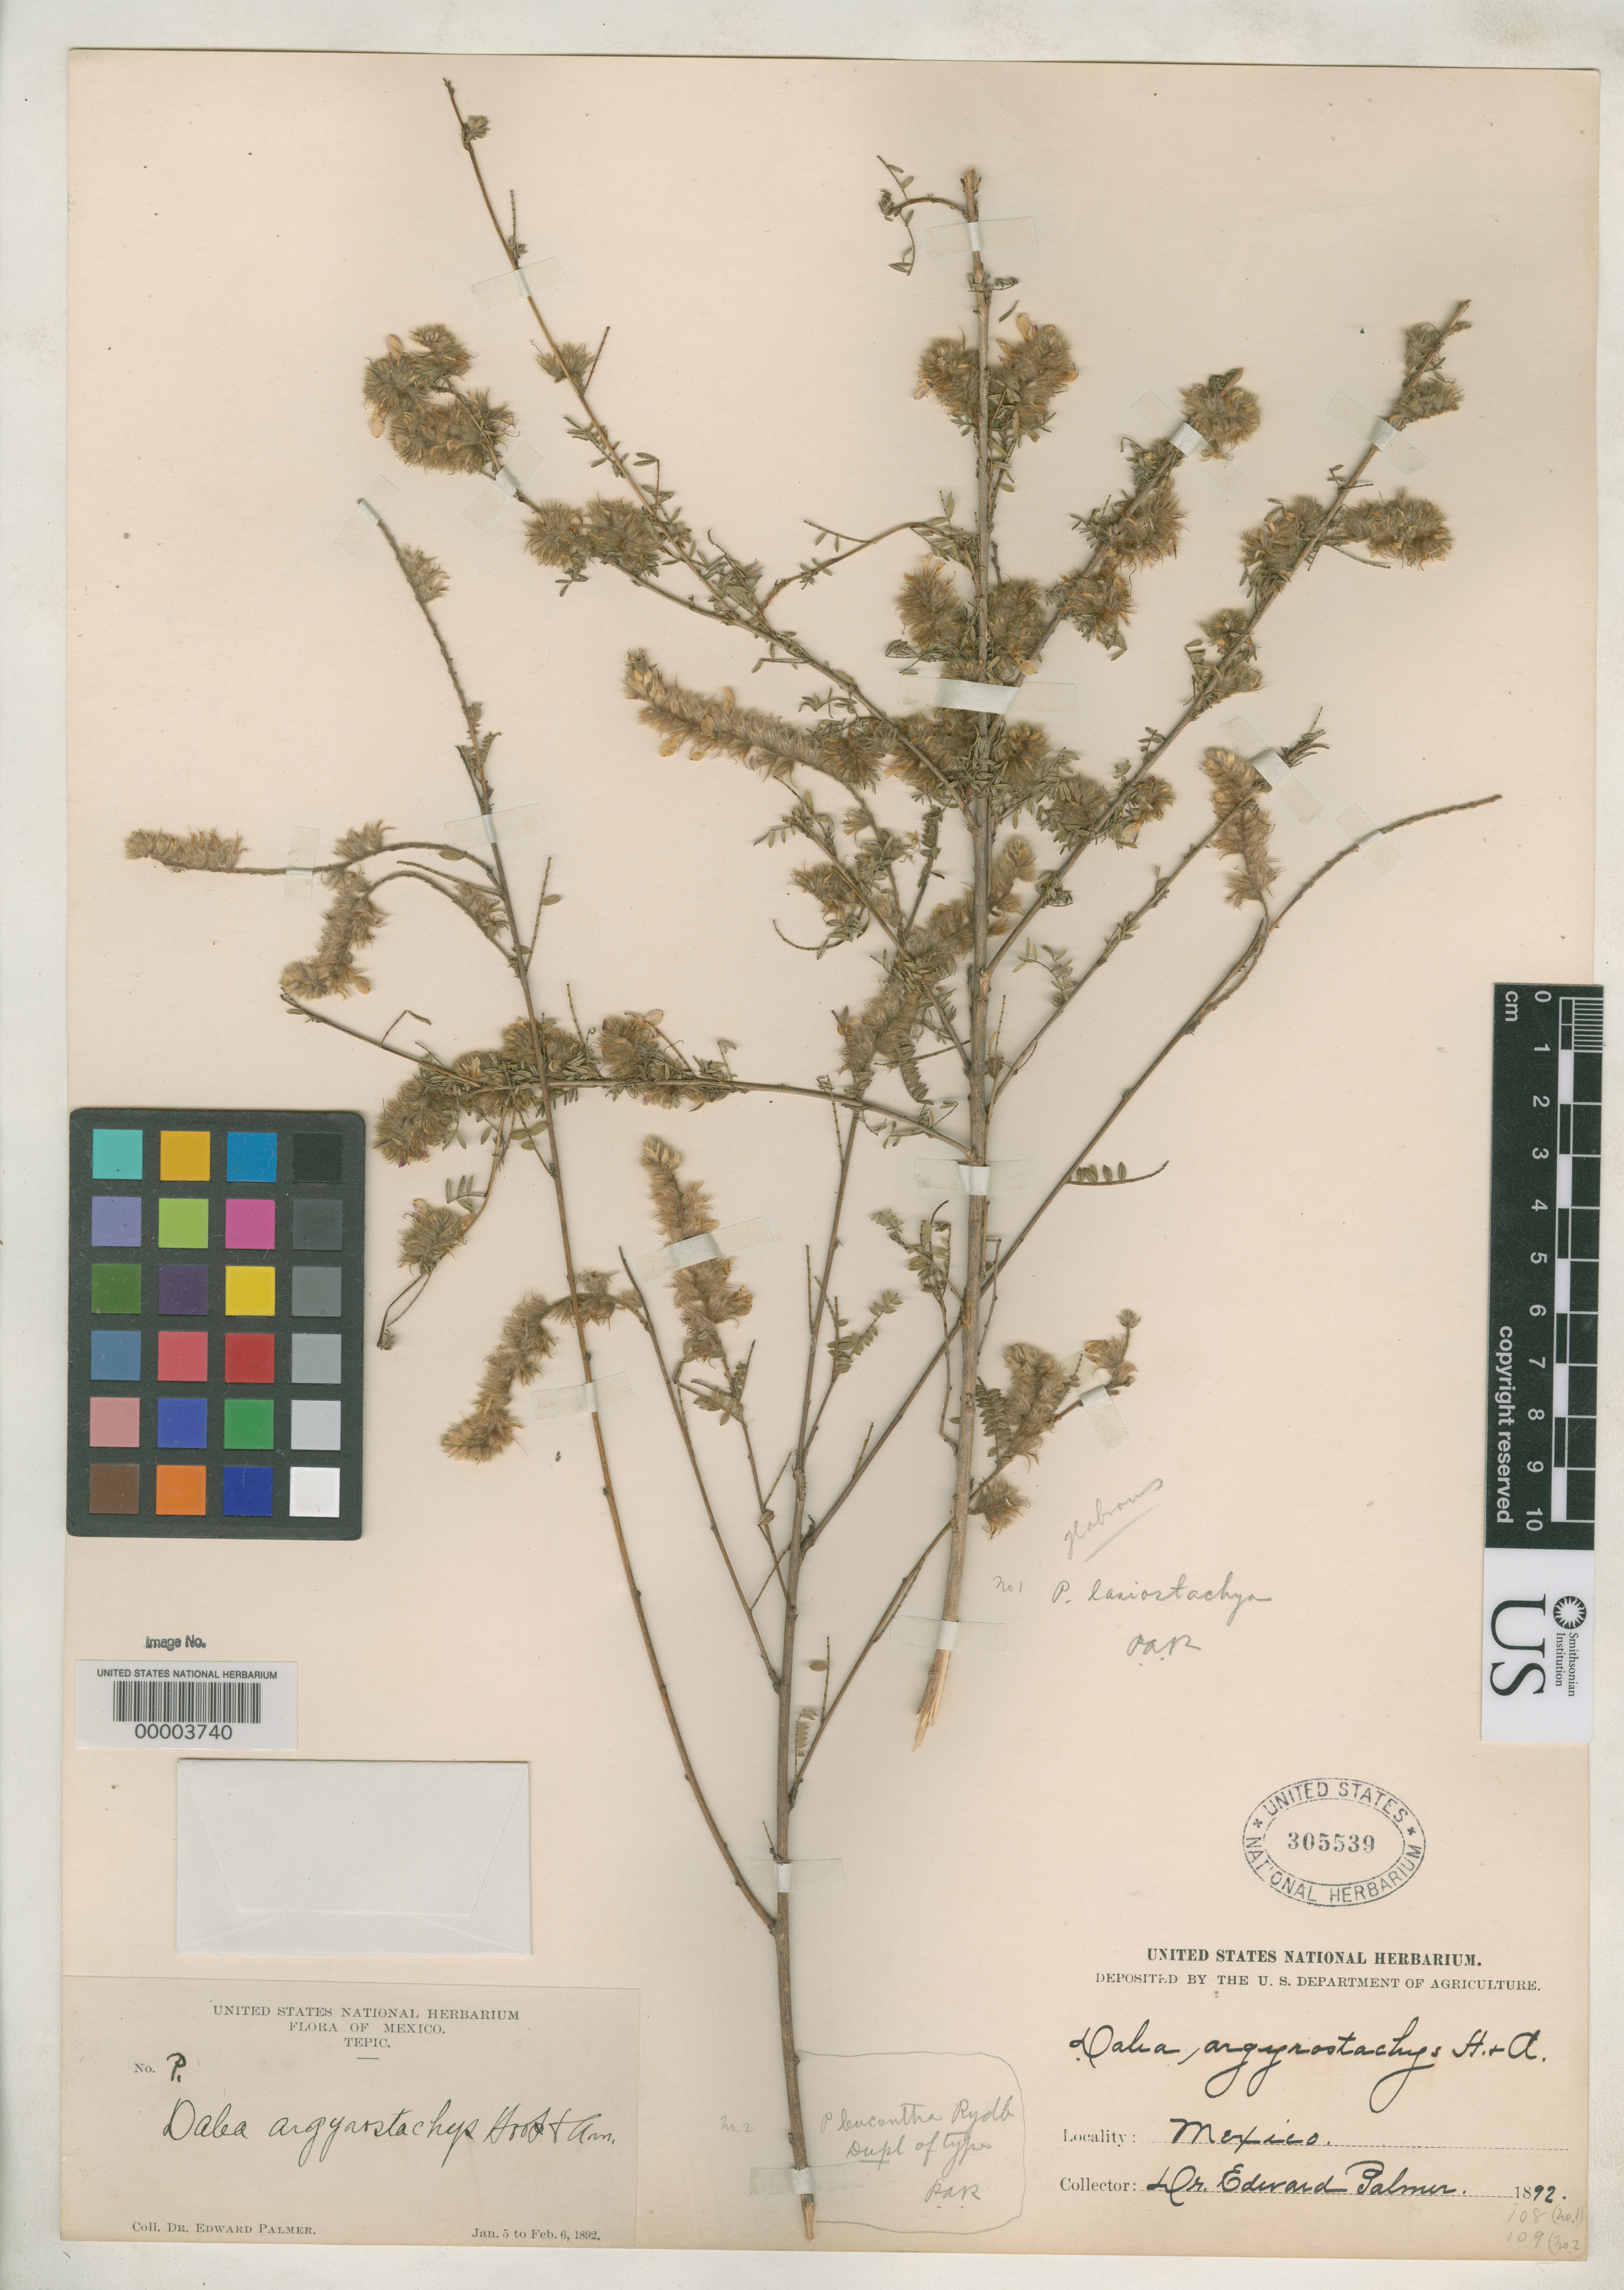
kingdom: Plantae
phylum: Tracheophyta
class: Magnoliopsida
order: Fabales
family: Fabaceae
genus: Parosela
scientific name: Parosela leucantha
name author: Rydb.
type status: Isotype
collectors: E. Palmer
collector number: p.p.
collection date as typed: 05 Jan 1892 to 06 Feb 1892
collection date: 1892-01-05/1892-02-06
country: Mexico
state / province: Nayarit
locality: Tepic.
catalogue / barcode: US 305539